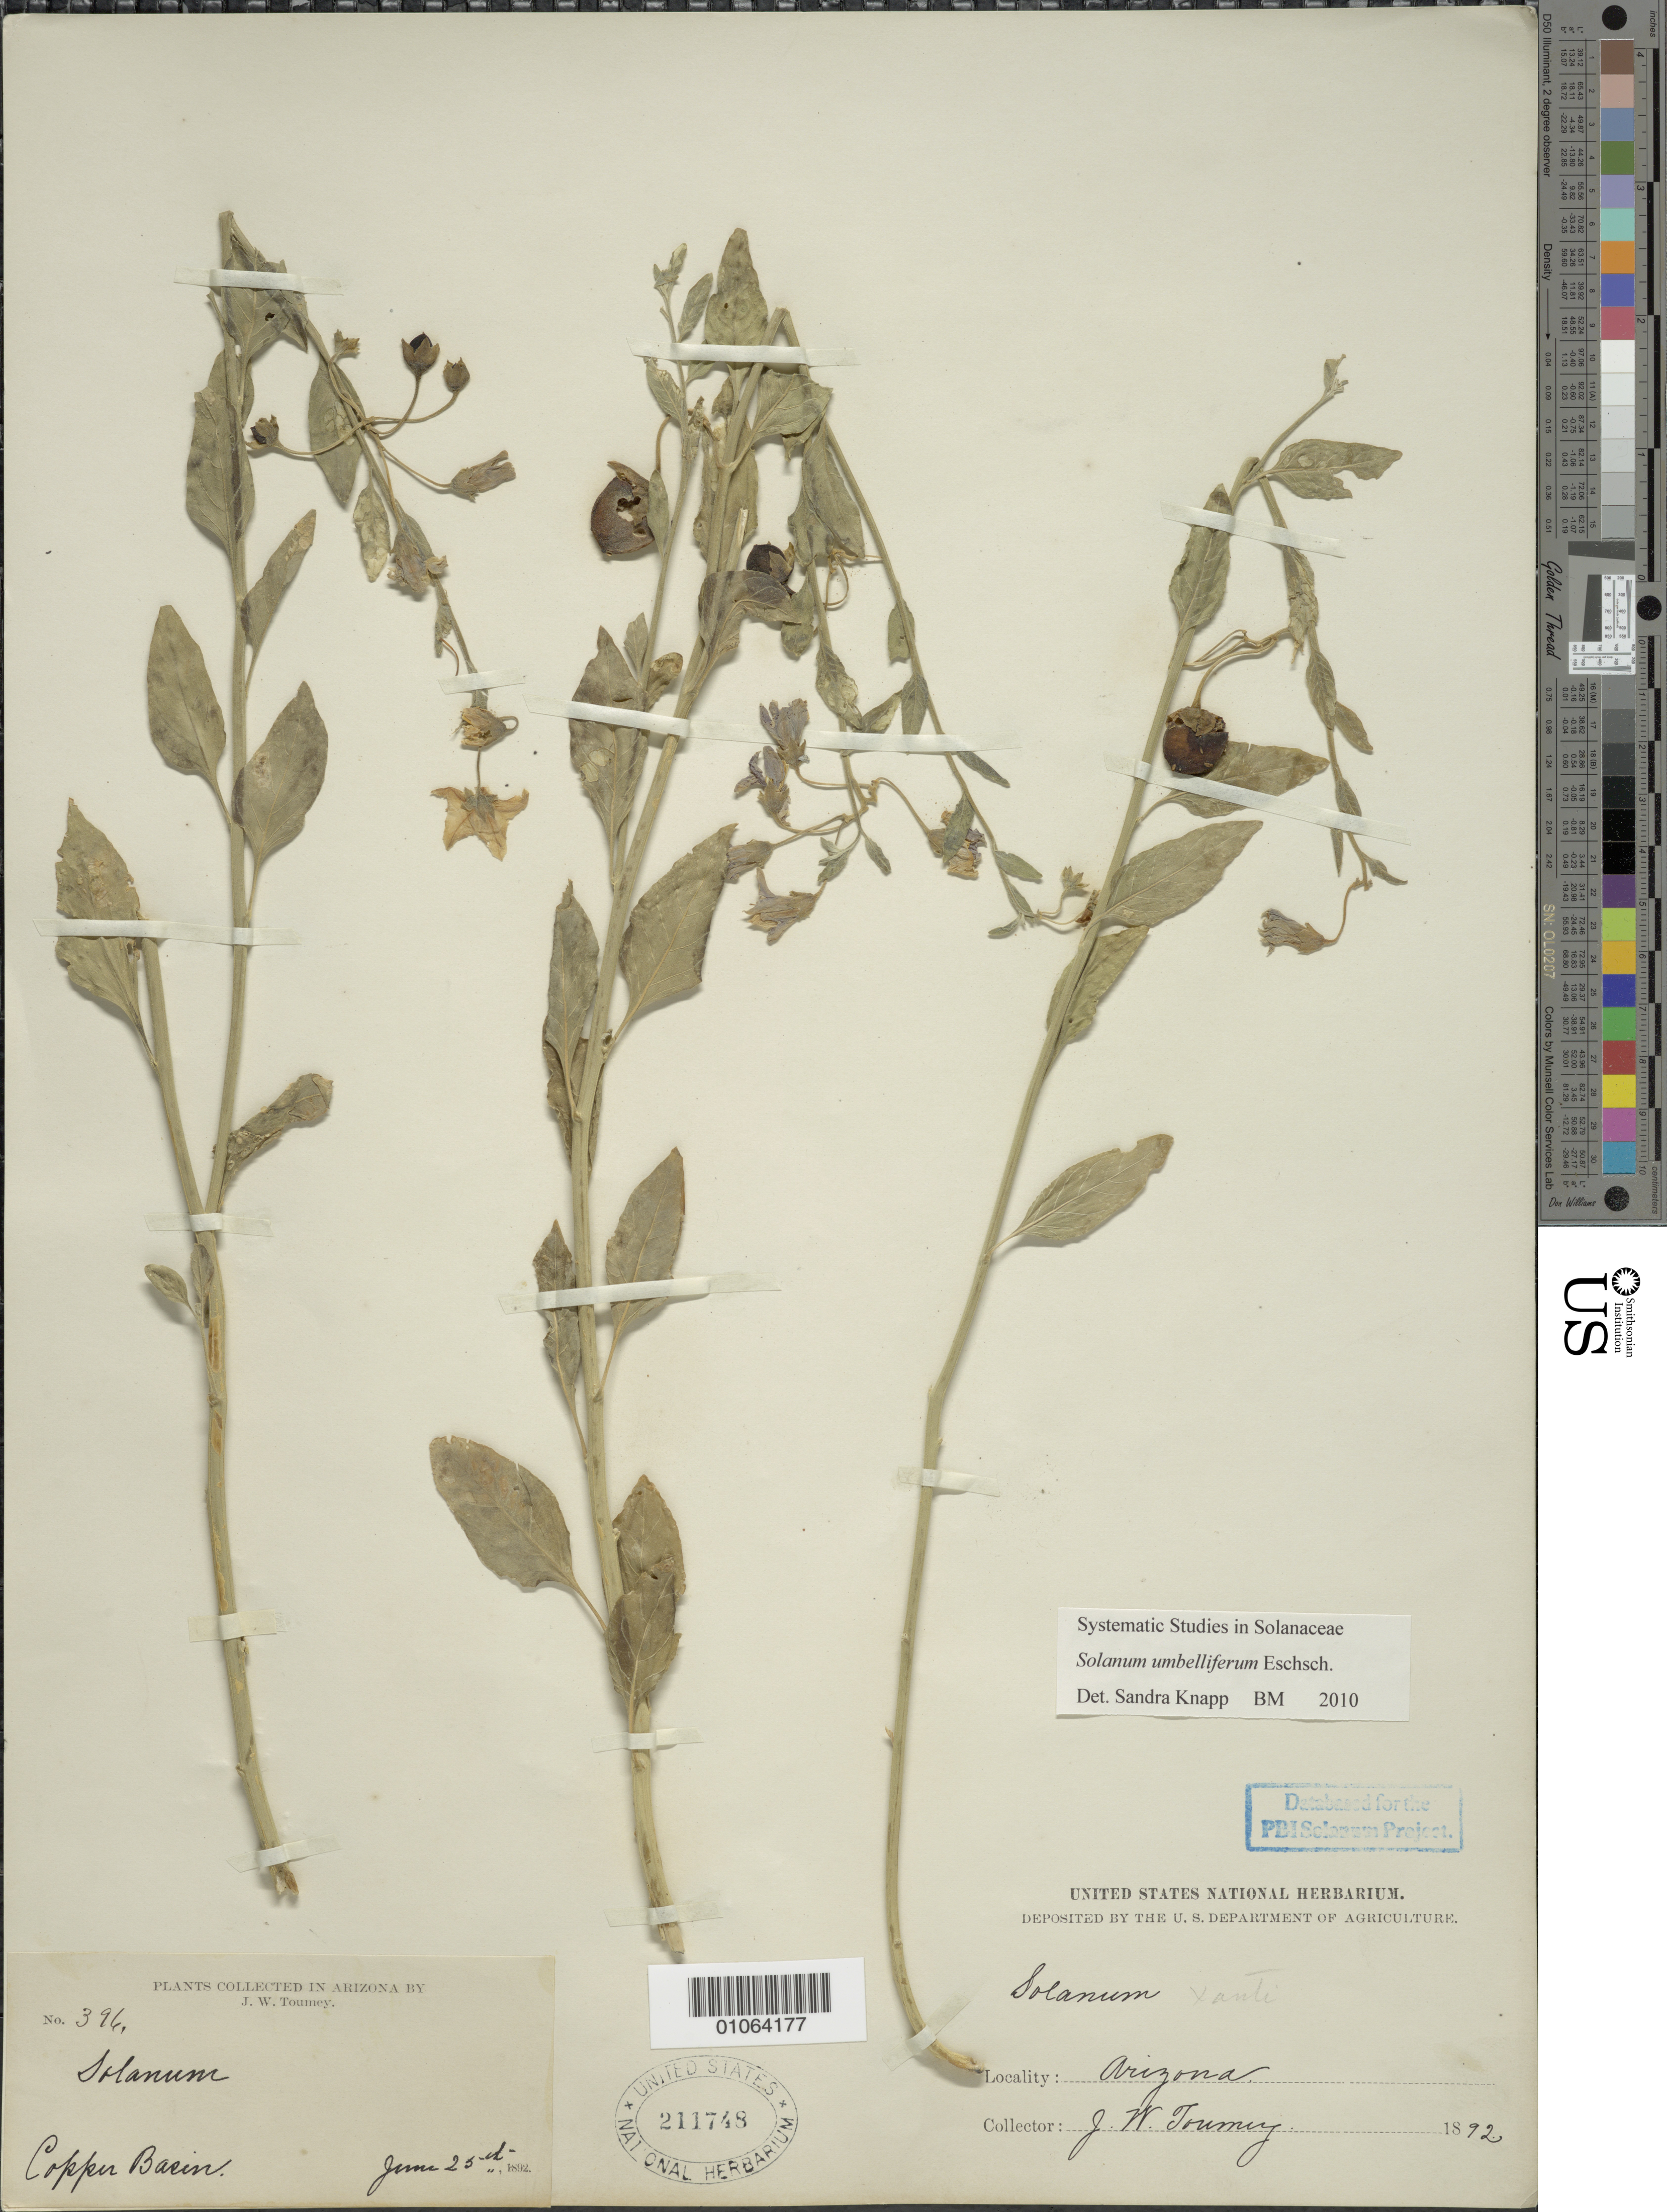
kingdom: Plantae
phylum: Tracheophyta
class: Magnoliopsida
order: Solanales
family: Solanaceae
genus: Solanum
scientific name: Solanum umbelliferum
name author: Eschsch.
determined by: Knapp, S. D.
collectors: J. Tourney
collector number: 396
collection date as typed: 25 Jun 1892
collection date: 1892-06-25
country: United States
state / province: Arizona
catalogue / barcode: US 211748